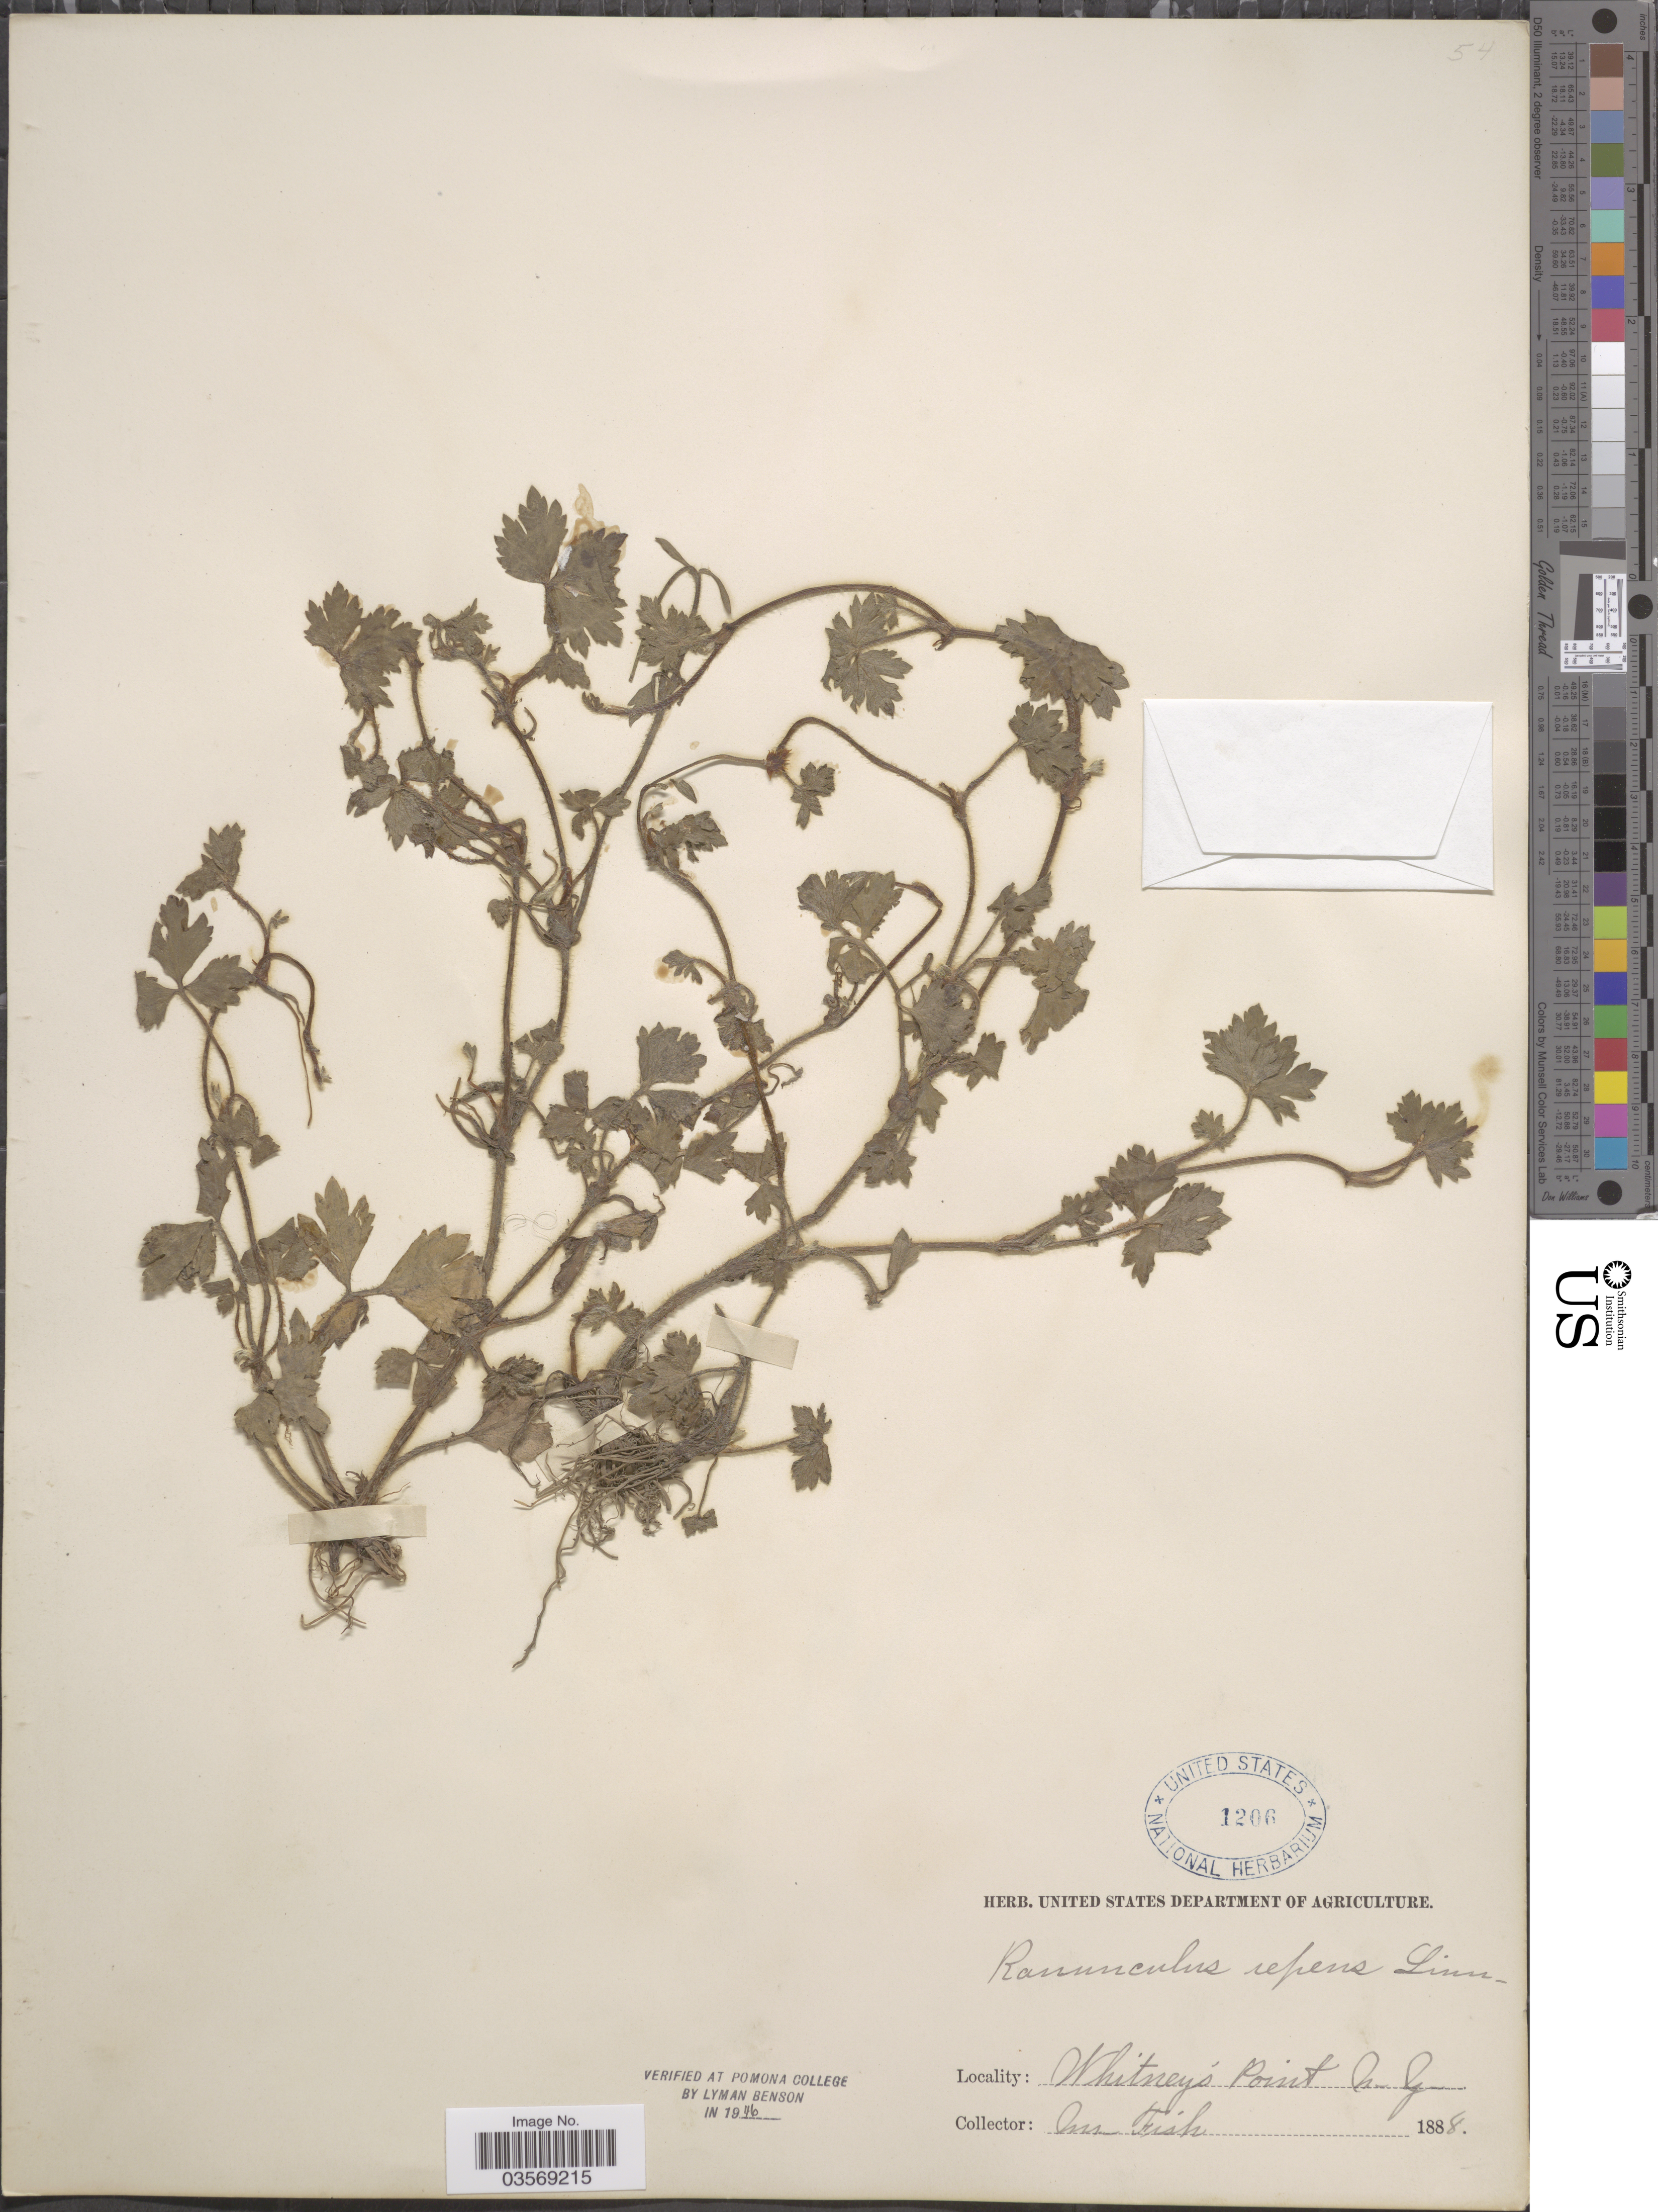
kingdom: Plantae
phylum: Tracheophyta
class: Magnoliopsida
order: Ranunculales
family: Ranunculaceae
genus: Ranunculus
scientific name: Ranunculus repens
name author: L.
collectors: Fish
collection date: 1888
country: United States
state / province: New York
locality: Whitney's Point.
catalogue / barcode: US 1206